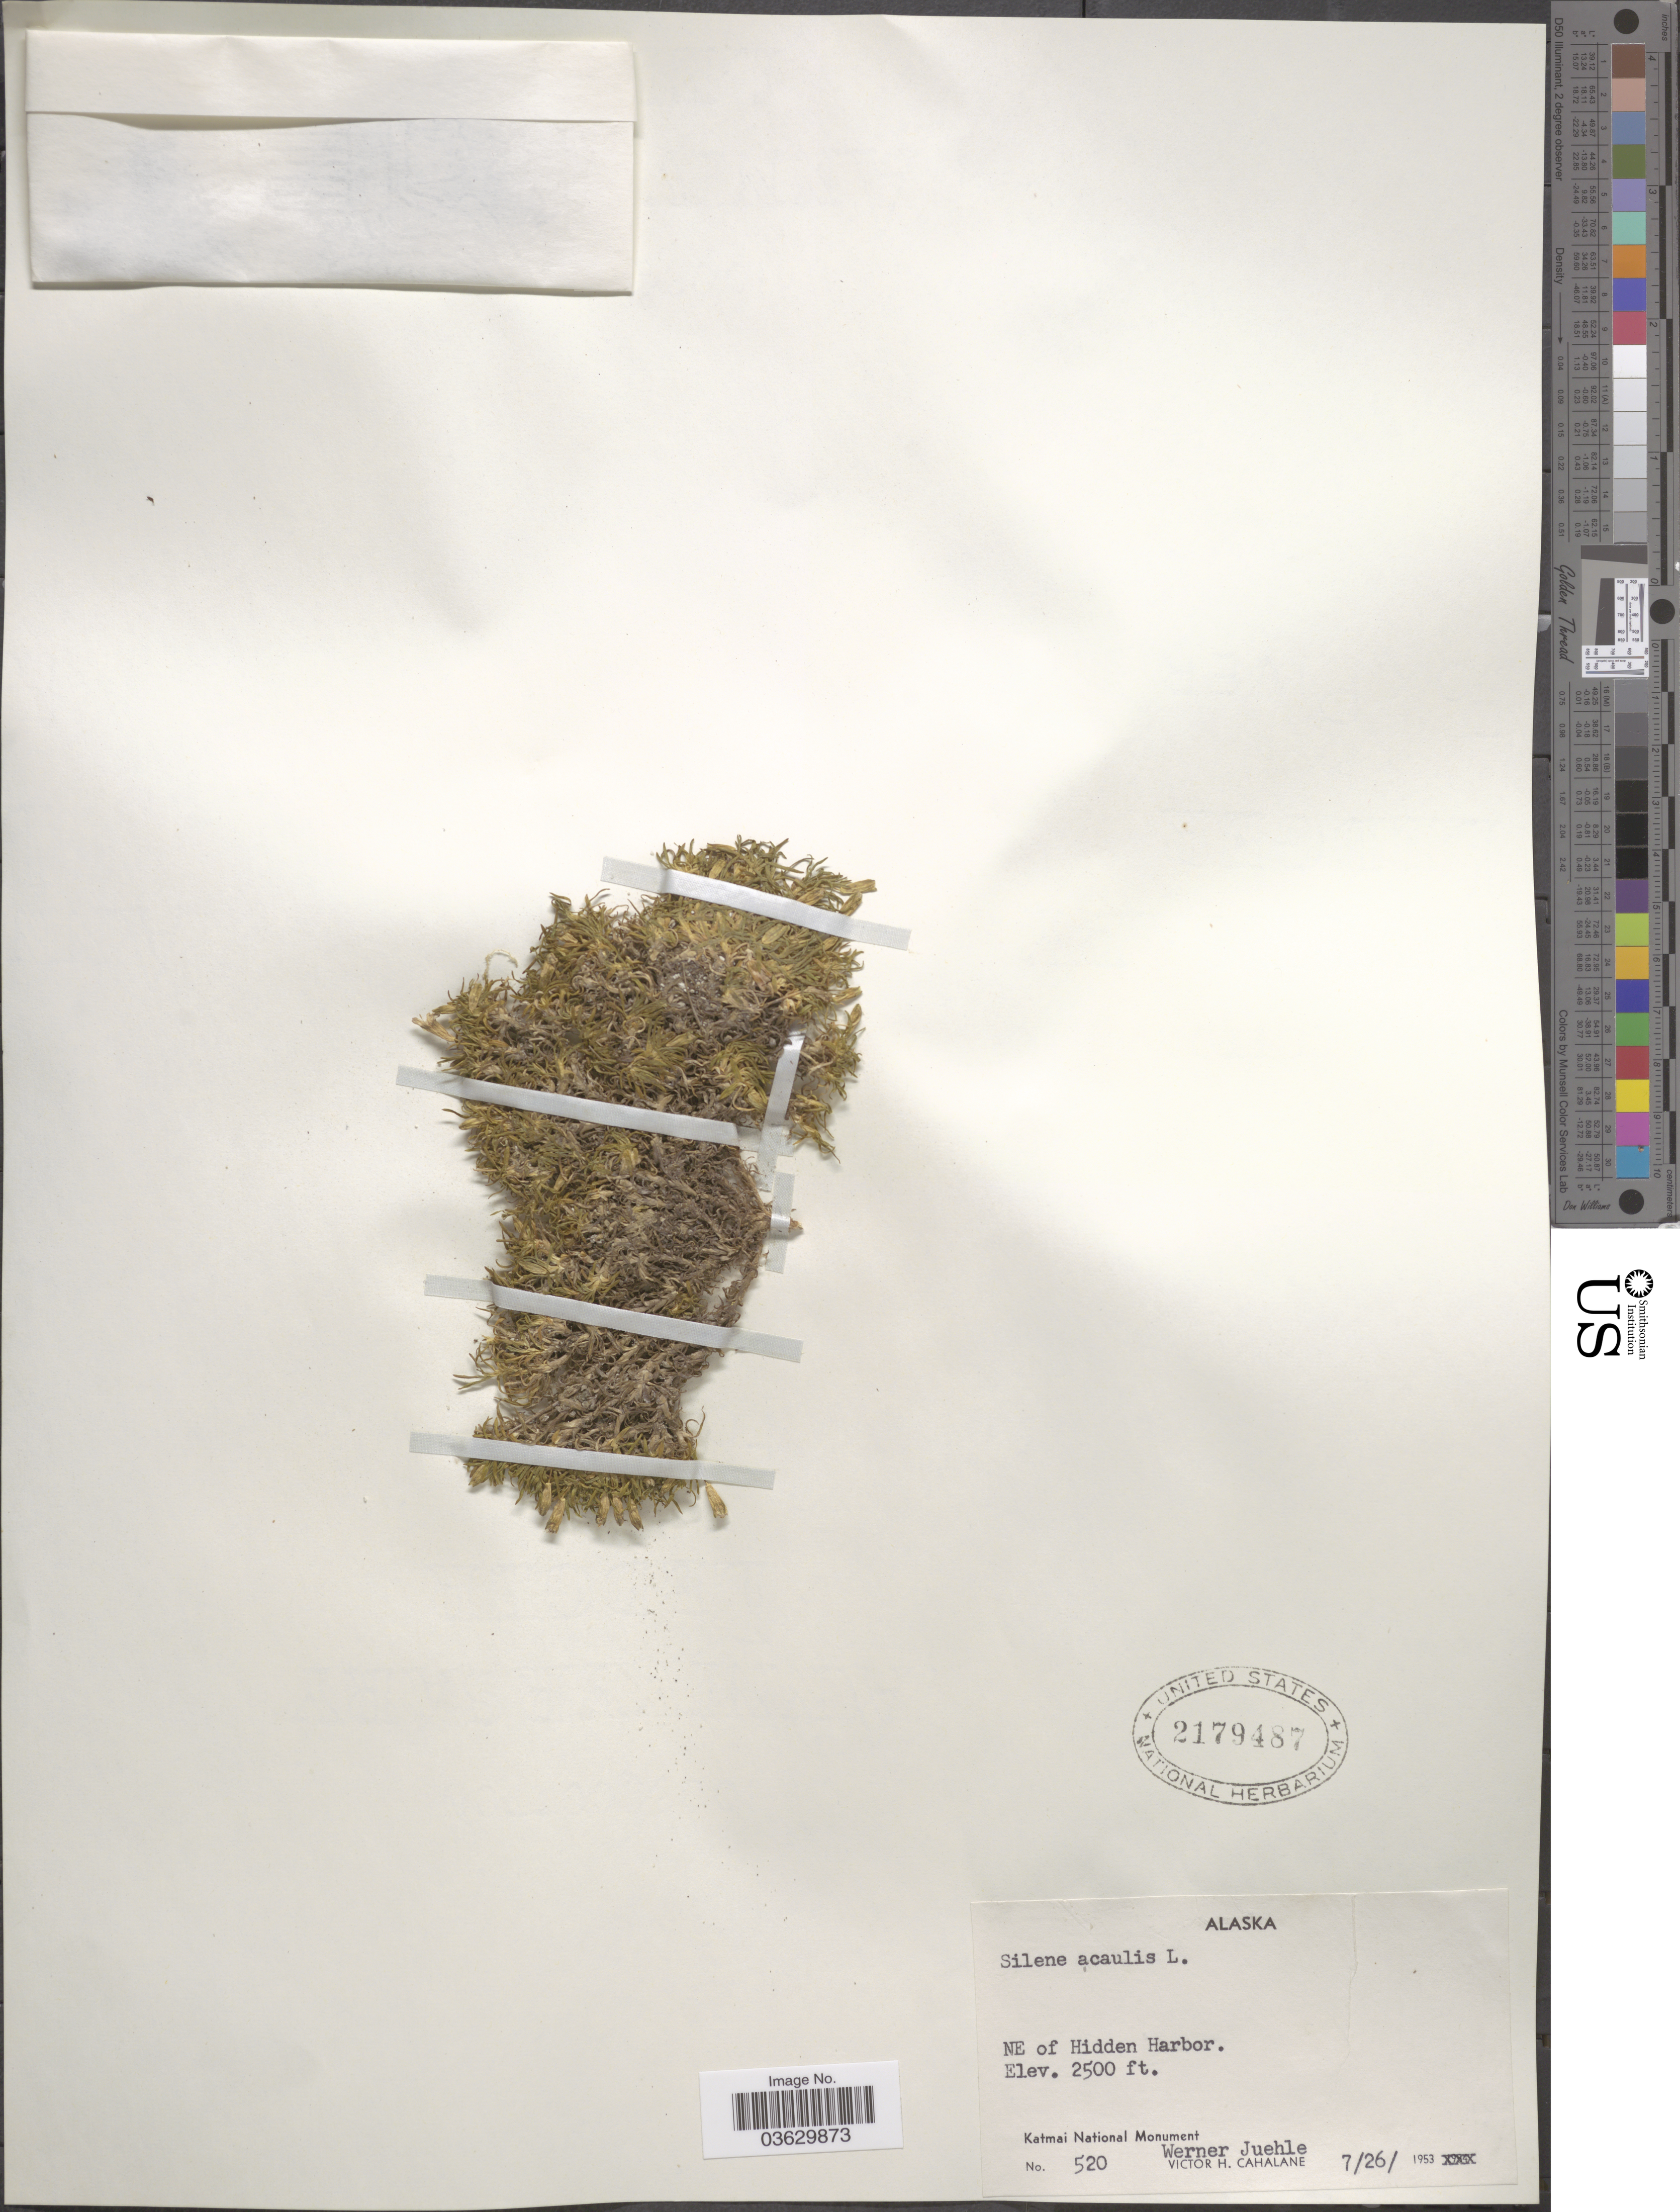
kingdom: Plantae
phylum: Tracheophyta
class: Magnoliopsida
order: Caryophyllales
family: Caryophyllaceae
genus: Silene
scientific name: Silene acaulis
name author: (L.) Jacq.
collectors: W. Juehle & V. Cahalane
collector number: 520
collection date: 1953-07-26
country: United States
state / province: Alaska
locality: NE of Hidden Harbor. Katmai National Monument.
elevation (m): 762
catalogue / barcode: US 2179487